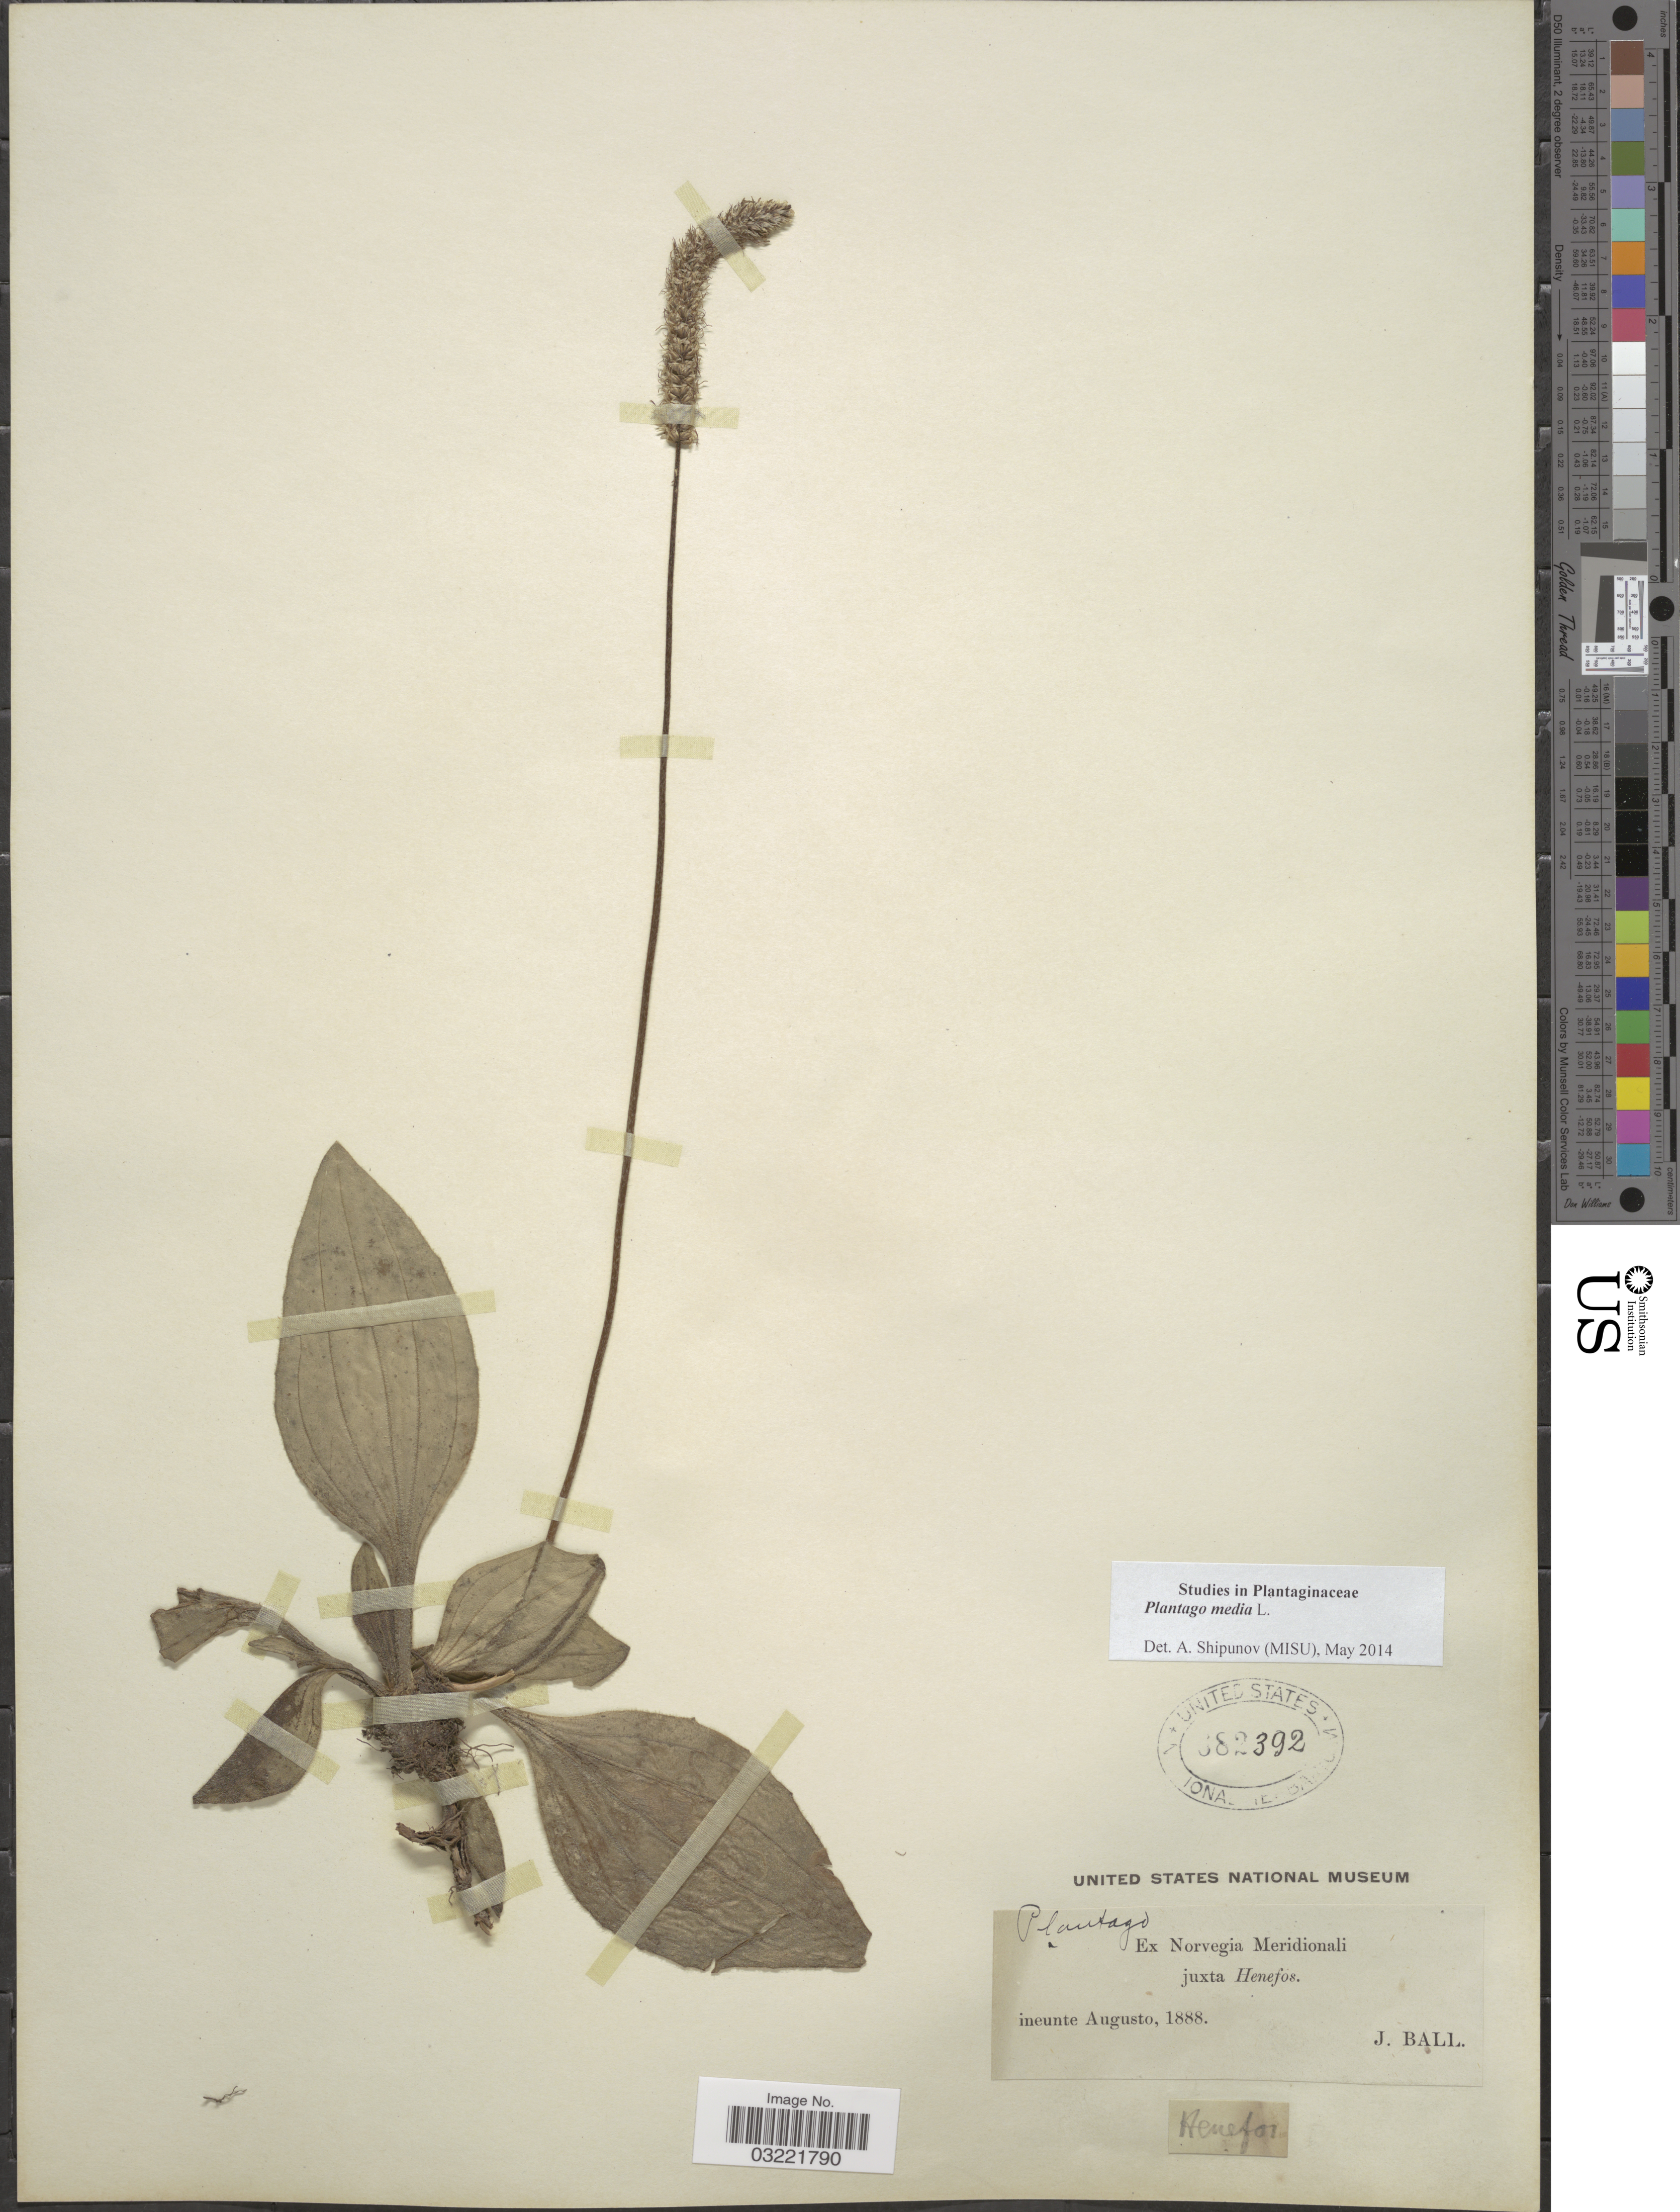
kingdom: Plantae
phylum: Tracheophyta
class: Magnoliopsida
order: Lamiales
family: Plantaginaceae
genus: Plantago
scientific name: Plantago media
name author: L.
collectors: J. Ball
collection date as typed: ineunte Augusto, 1888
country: Norway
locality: Norvegia Meridionali juxta Henefos.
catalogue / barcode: US 682392